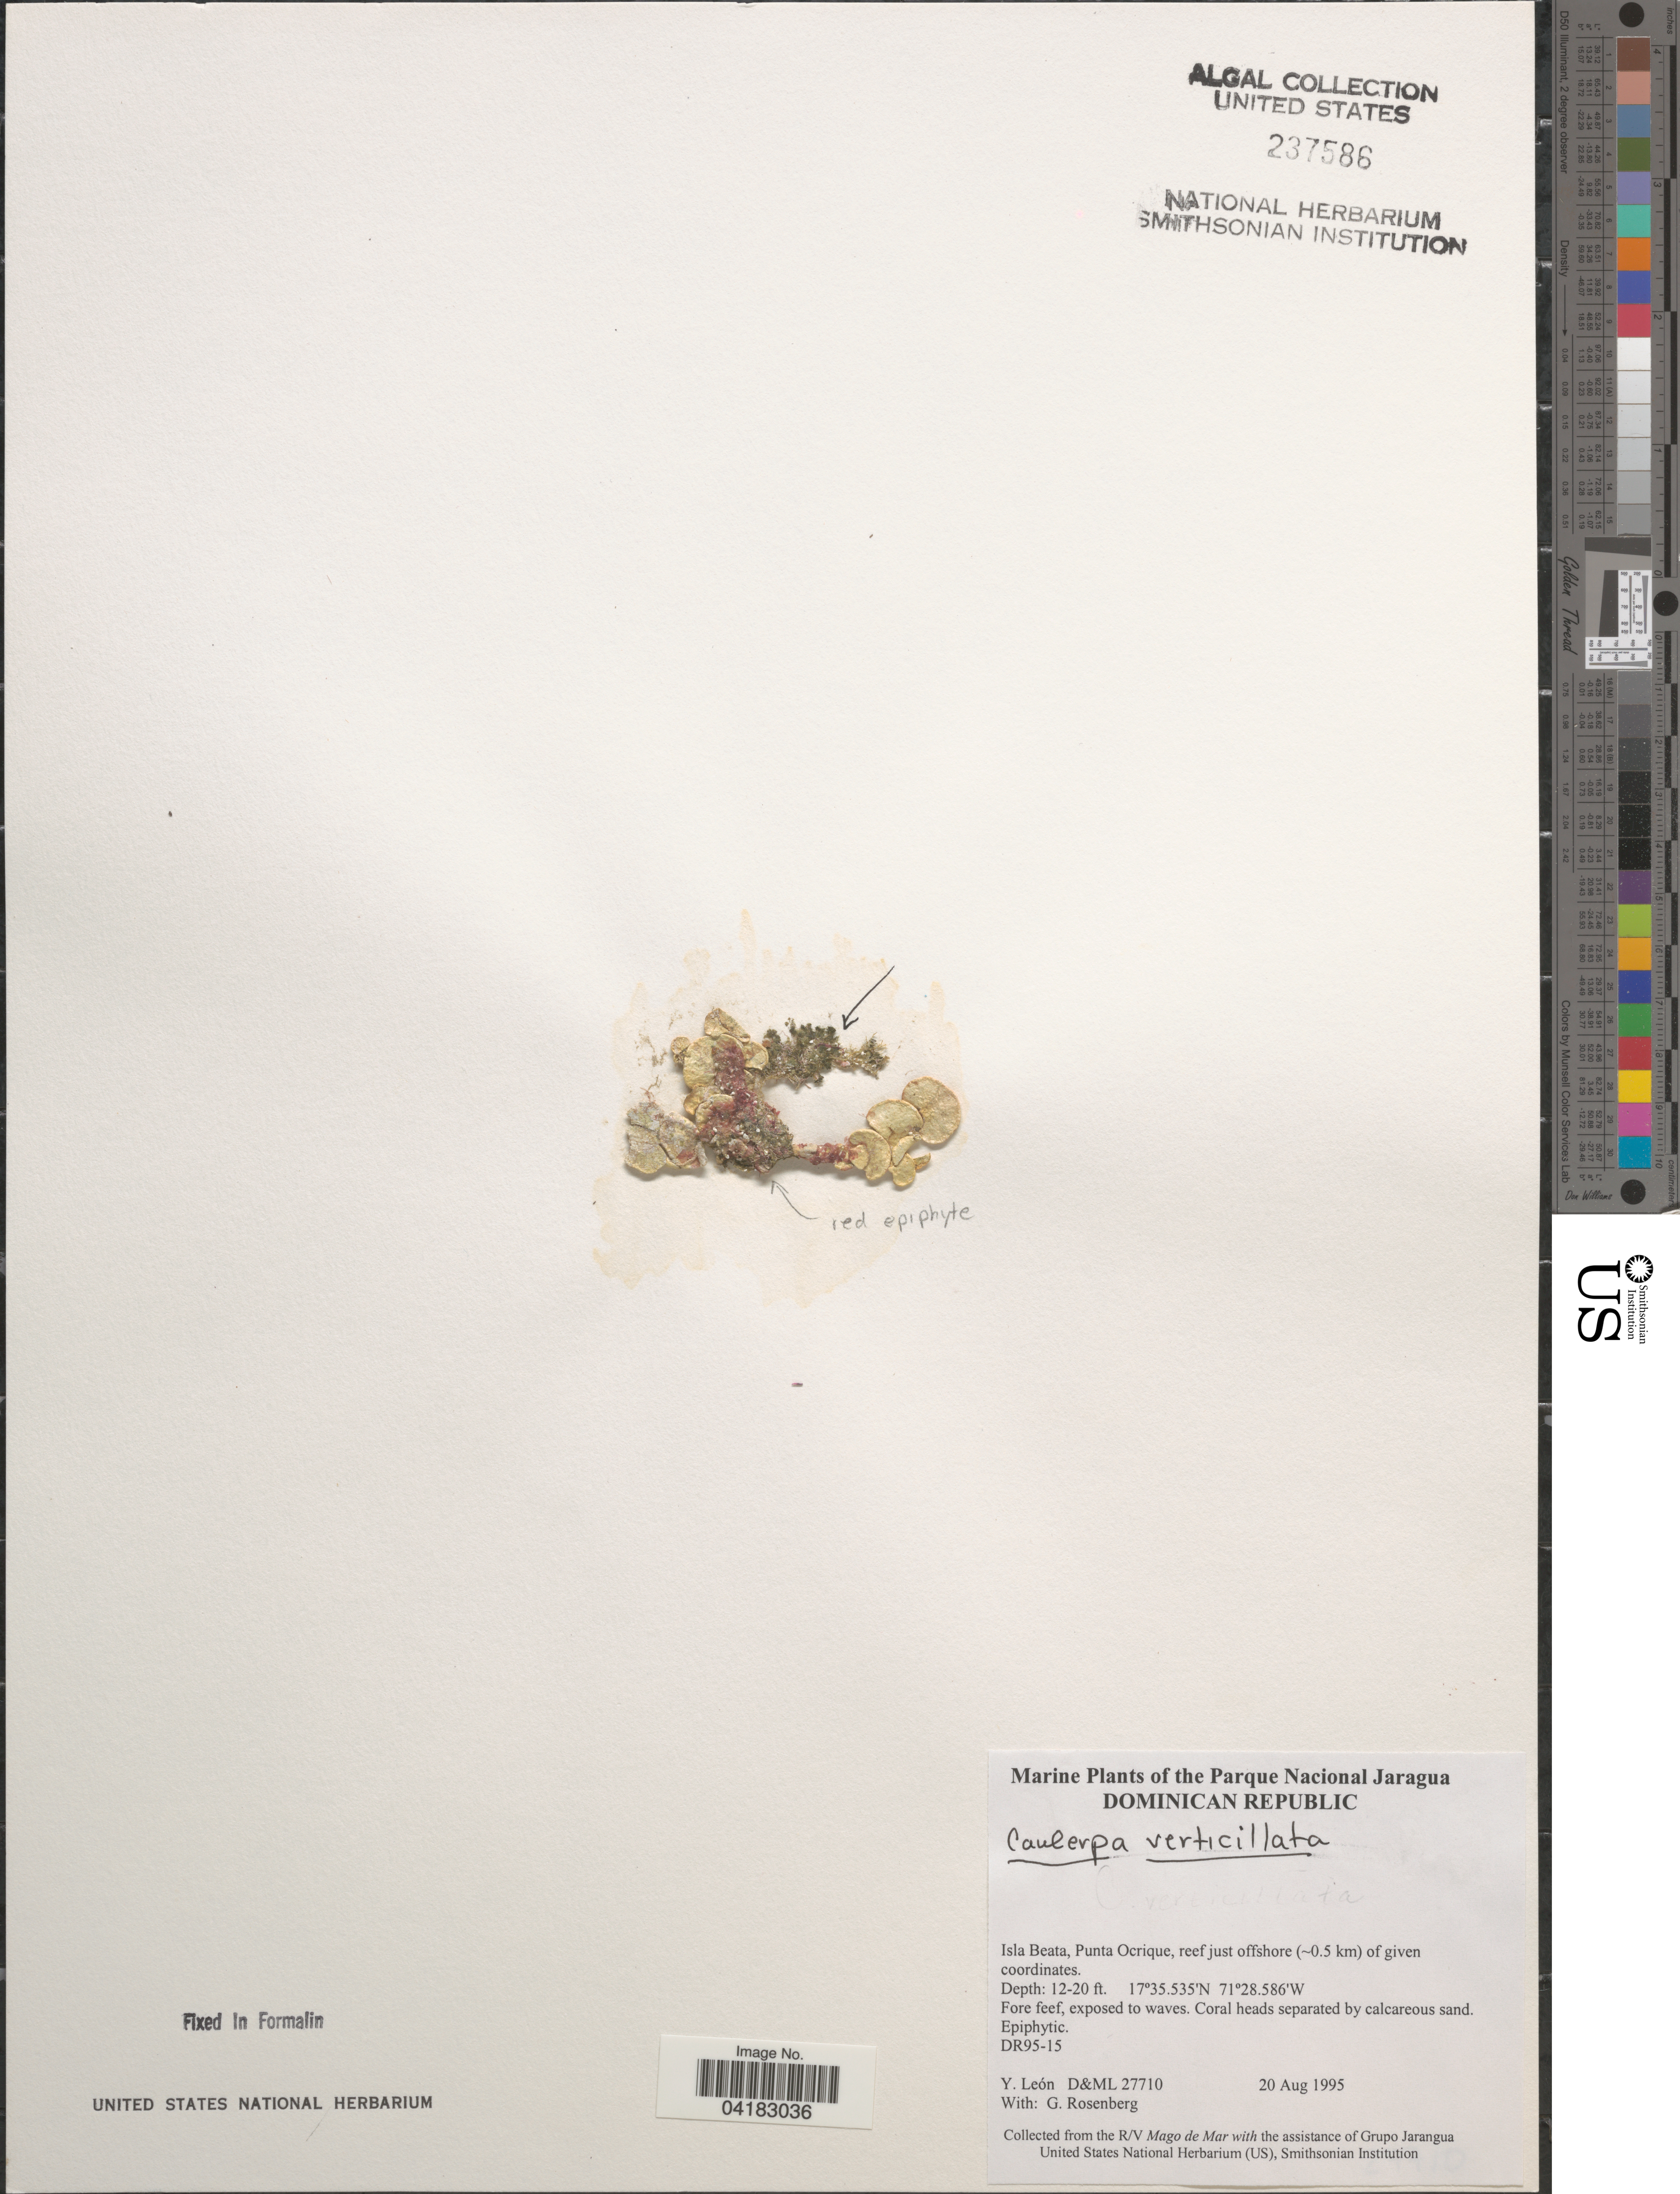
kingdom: Plantae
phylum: Chlorophyta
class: Ulvophyceae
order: Bryopsidales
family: Caulerpaceae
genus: Caulerpa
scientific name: Caulerpa verticillata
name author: J. Agardh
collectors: Y. León & G. Rosenberg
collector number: D&ML27710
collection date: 1995-08-20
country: Dominican Republic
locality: Parque Nacional Jaragua. Isla Beata, Punta Ocrique, reef just offshore (~0.5 km) of given coordinates.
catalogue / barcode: US 237586